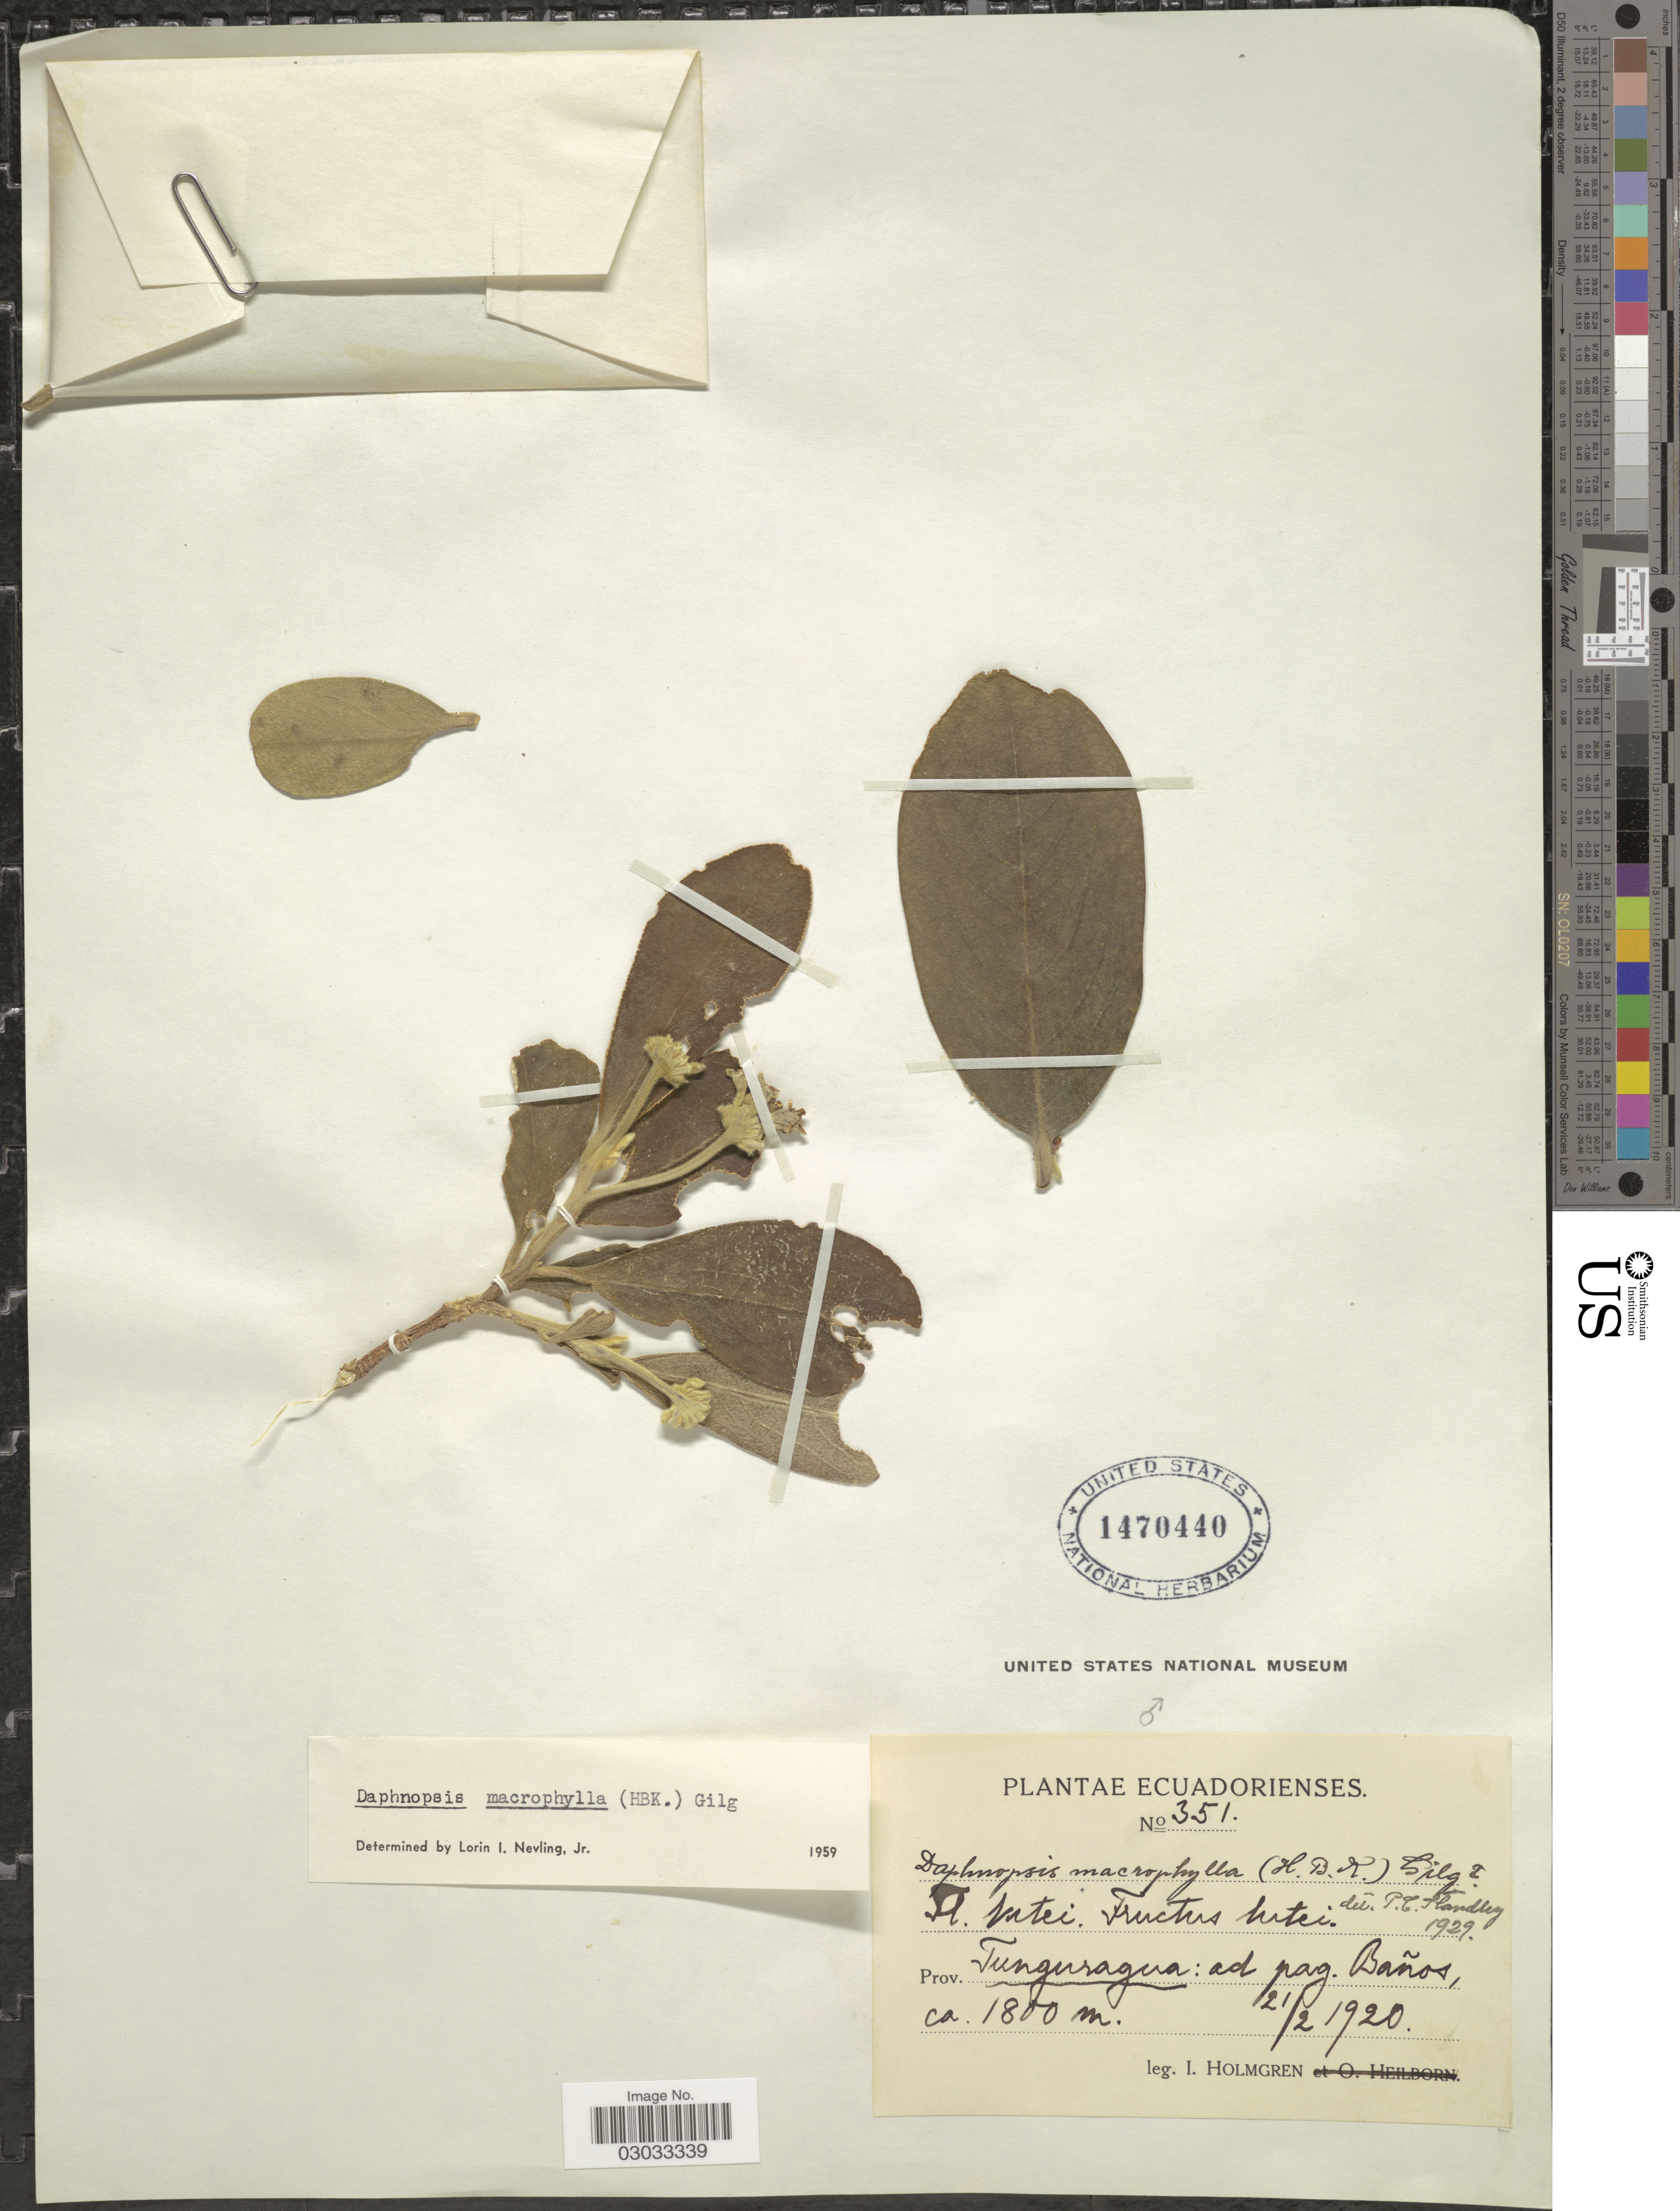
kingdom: Plantae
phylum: Tracheophyta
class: Magnoliopsida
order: Malvales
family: Thymelaeaceae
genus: Daphnopsis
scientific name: Daphnopsis macrophylla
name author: (Kunth) Gilg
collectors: I. Holmgren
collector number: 351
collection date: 1920-02-21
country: Ecuador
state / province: Tungurahua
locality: Prov. Tunguragua : ad pag. Baños.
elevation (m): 1800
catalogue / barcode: US 1470440